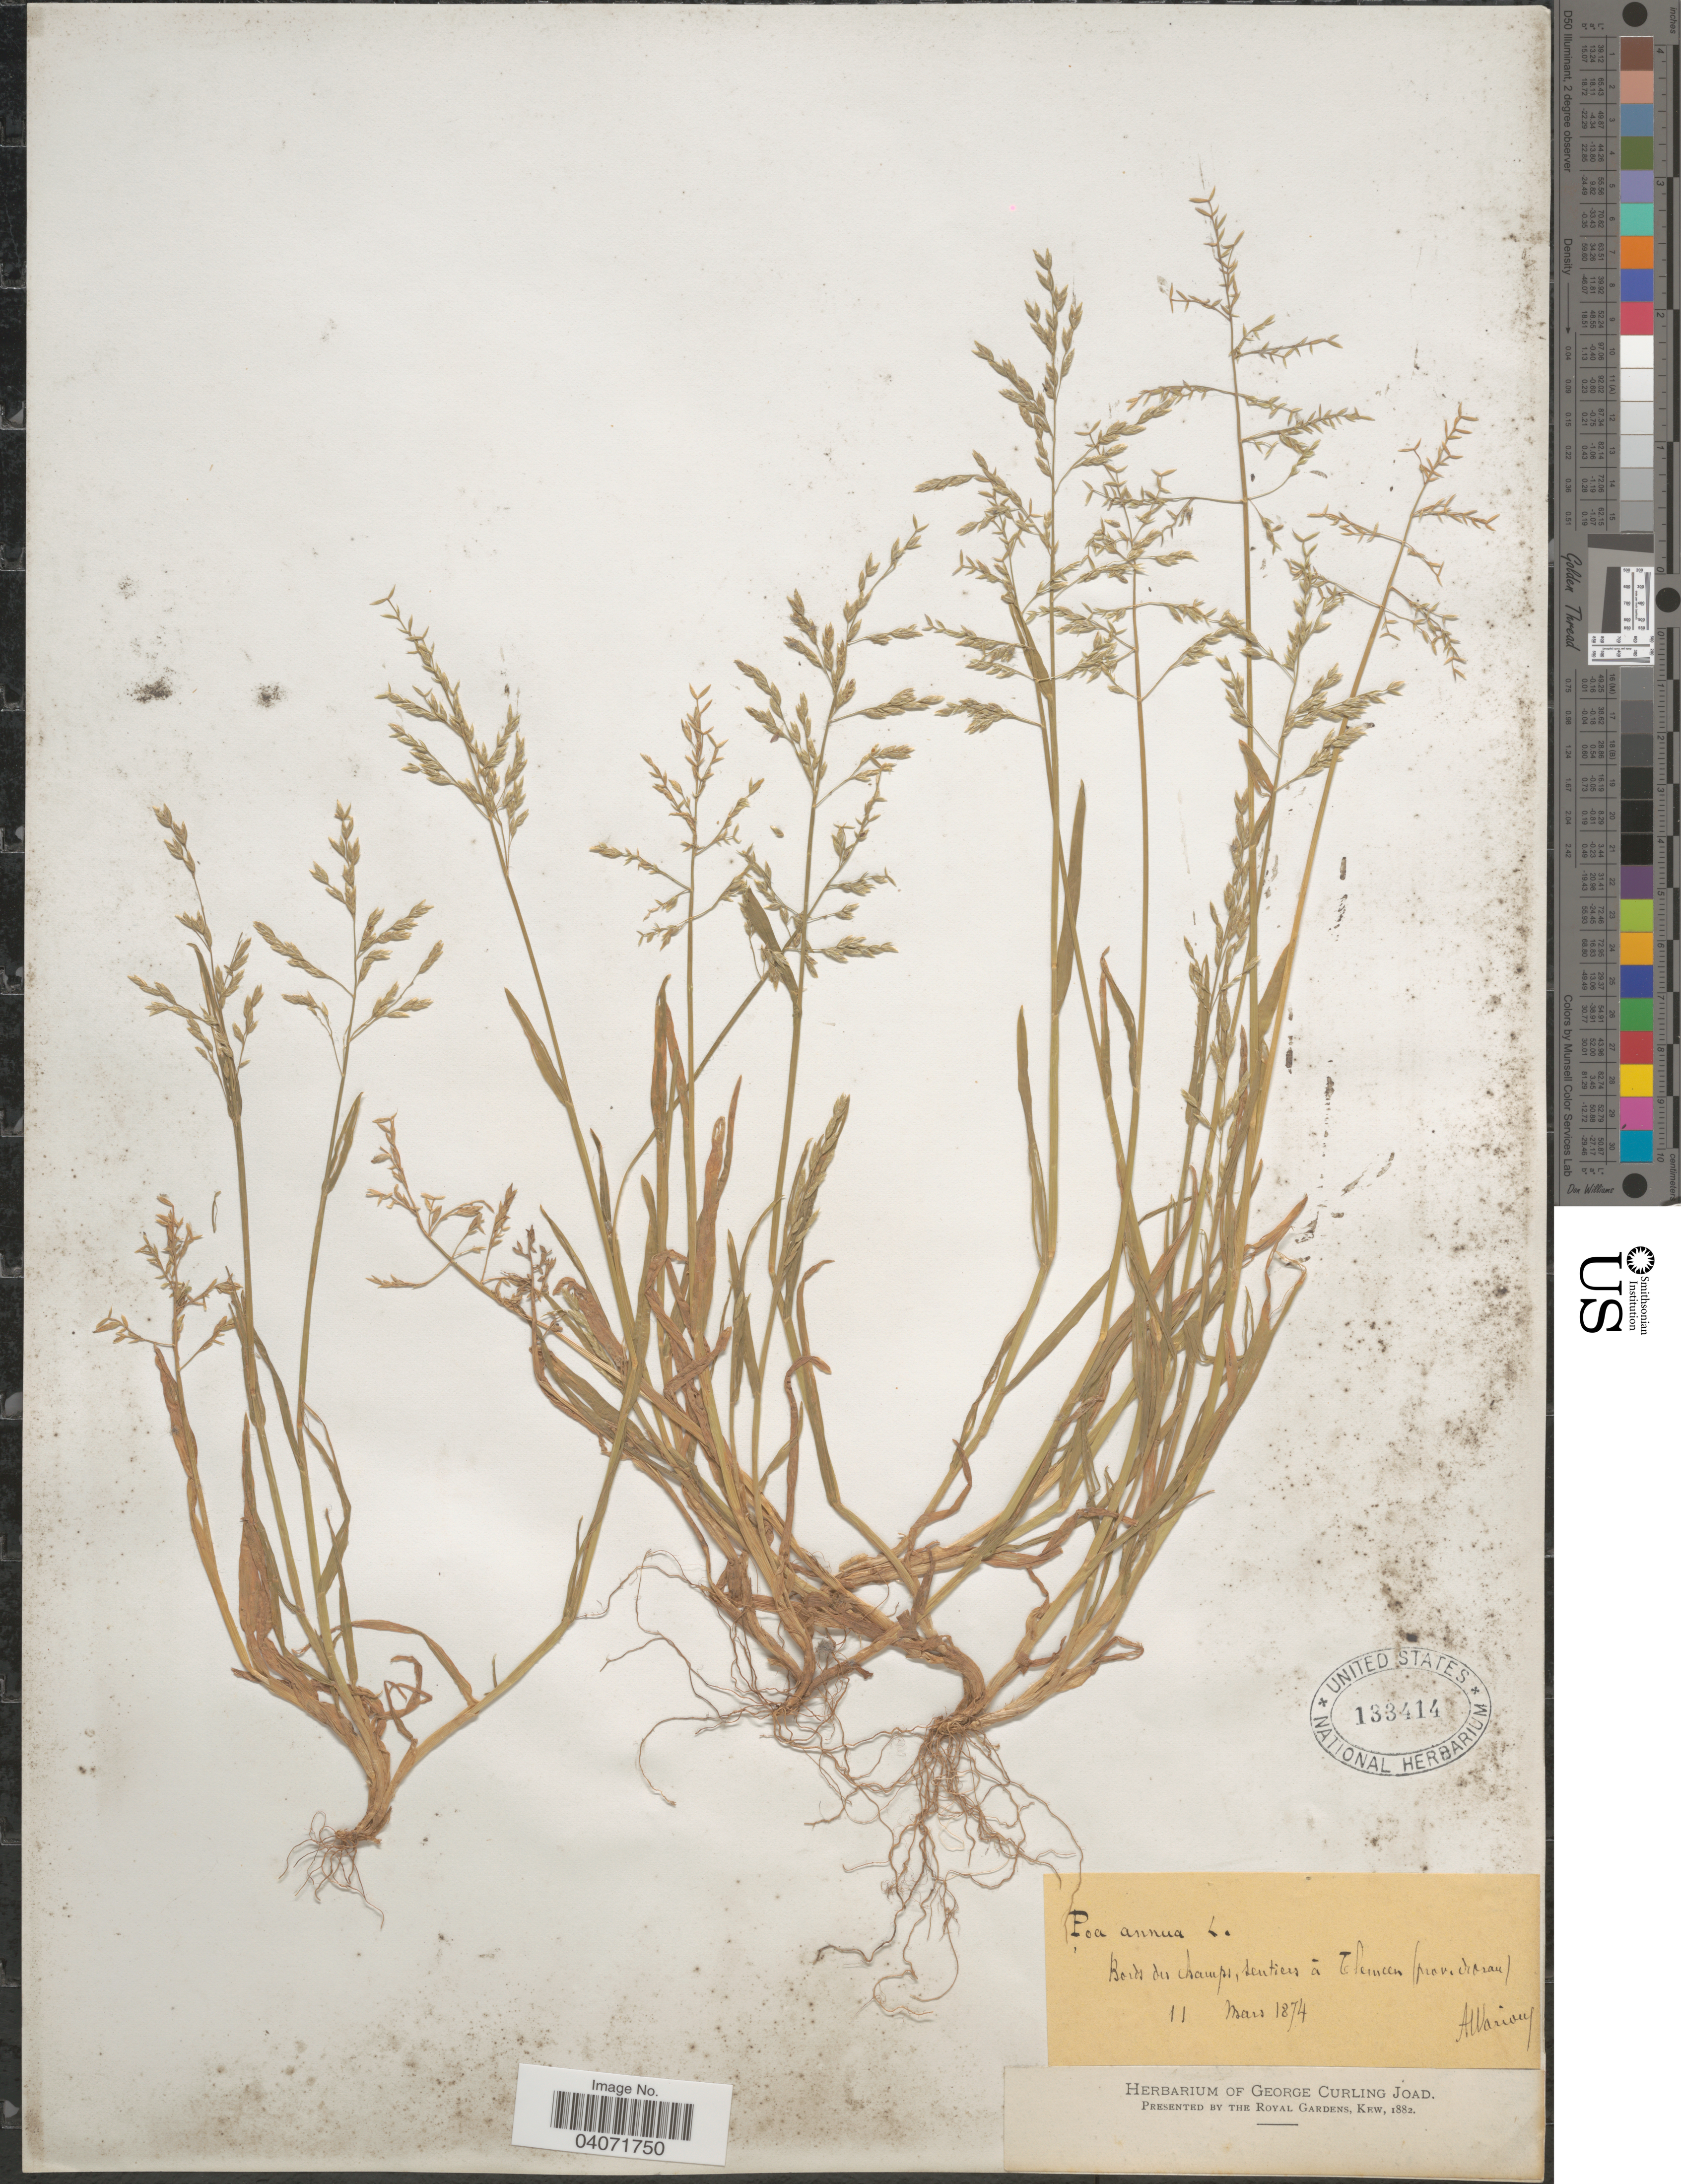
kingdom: Plantae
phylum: Tracheophyta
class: Liliopsida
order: Poales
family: Poaceae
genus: Poa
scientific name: Poa annua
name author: L.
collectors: A. Warion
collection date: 1874-03-11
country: Algeria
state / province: Oran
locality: Bords des champs, sentiers à Tlemcen.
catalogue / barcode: US 133414